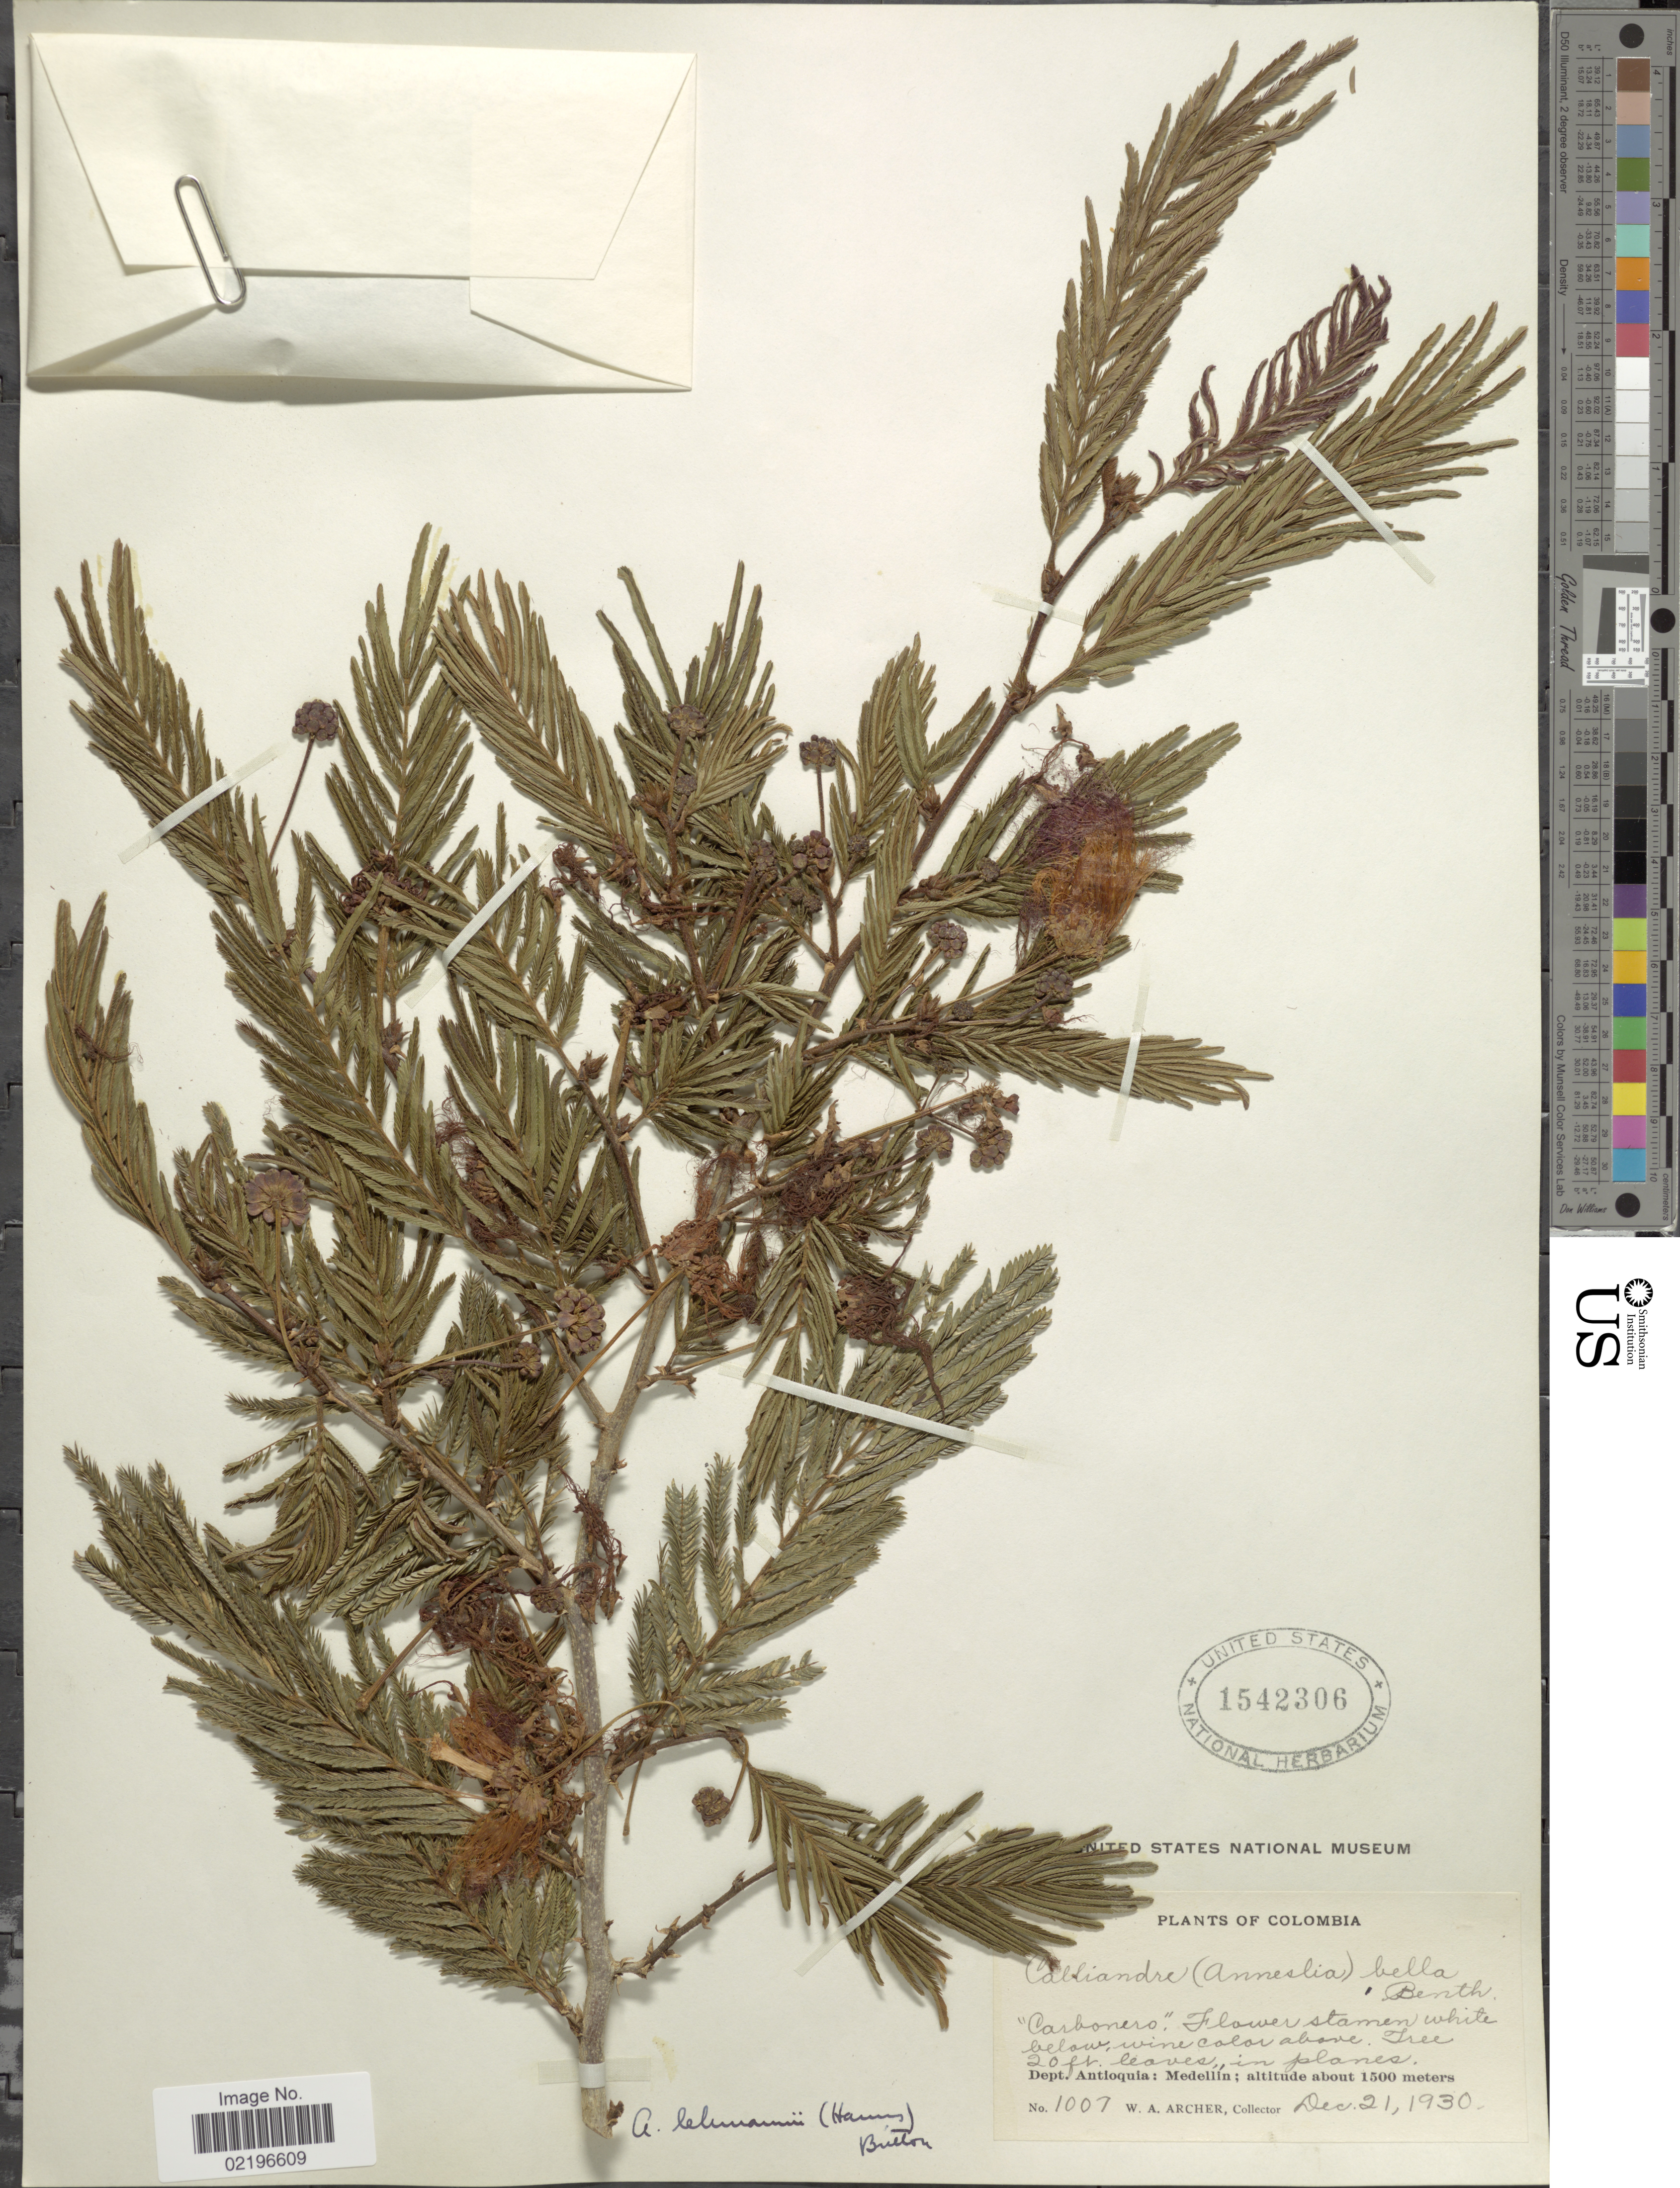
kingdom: Plantae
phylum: Tracheophyta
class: Magnoliopsida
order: Fabales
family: Fabaceae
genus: Calliandra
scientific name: Calliandra pittieri var. pittieri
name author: Standl.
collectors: W. A. Archer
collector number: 1007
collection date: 1930-12-21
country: Colombia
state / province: Antioquia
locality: Dept. Antioquia: Medellin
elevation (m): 1500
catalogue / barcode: US 1542306